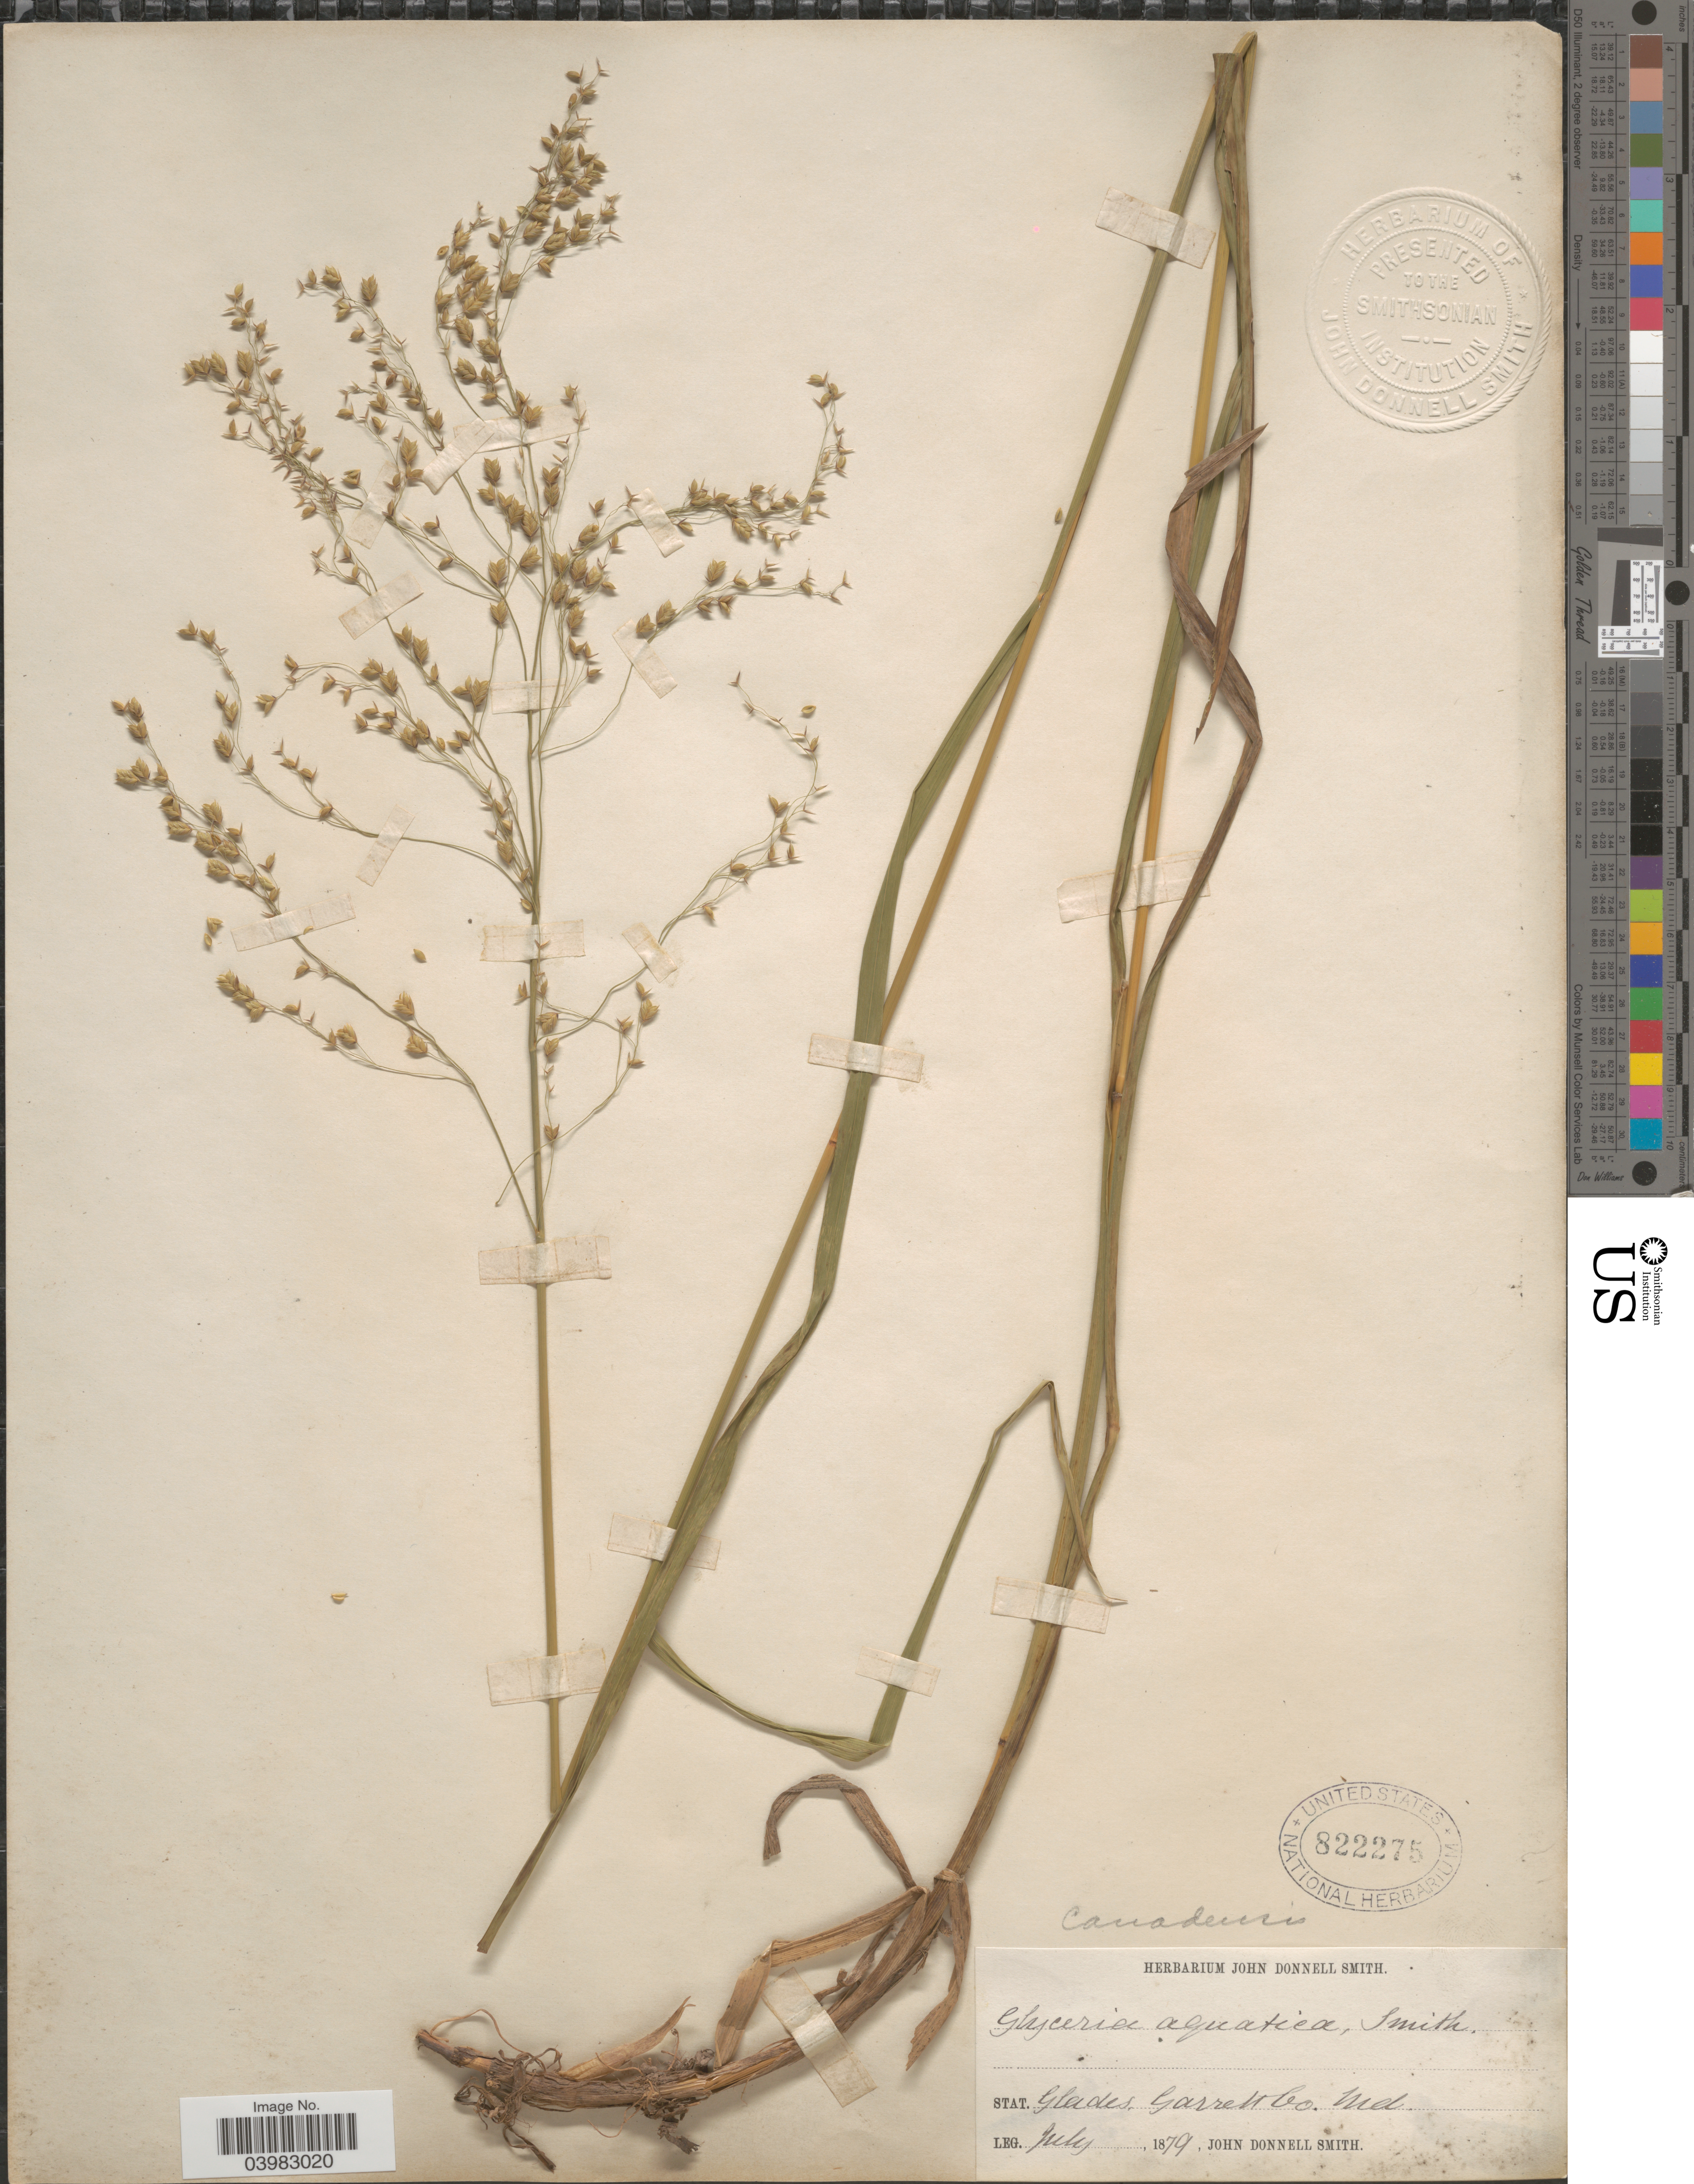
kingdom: Plantae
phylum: Tracheophyta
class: Liliopsida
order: Poales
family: Poaceae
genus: Glyceria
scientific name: Glyceria canadensis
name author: (Michx.) Trin.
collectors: J. Donnell Smith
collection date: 1879-07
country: United States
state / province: Maryland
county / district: Garrett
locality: Stat. Glades, Garrett Co.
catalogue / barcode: US 822275